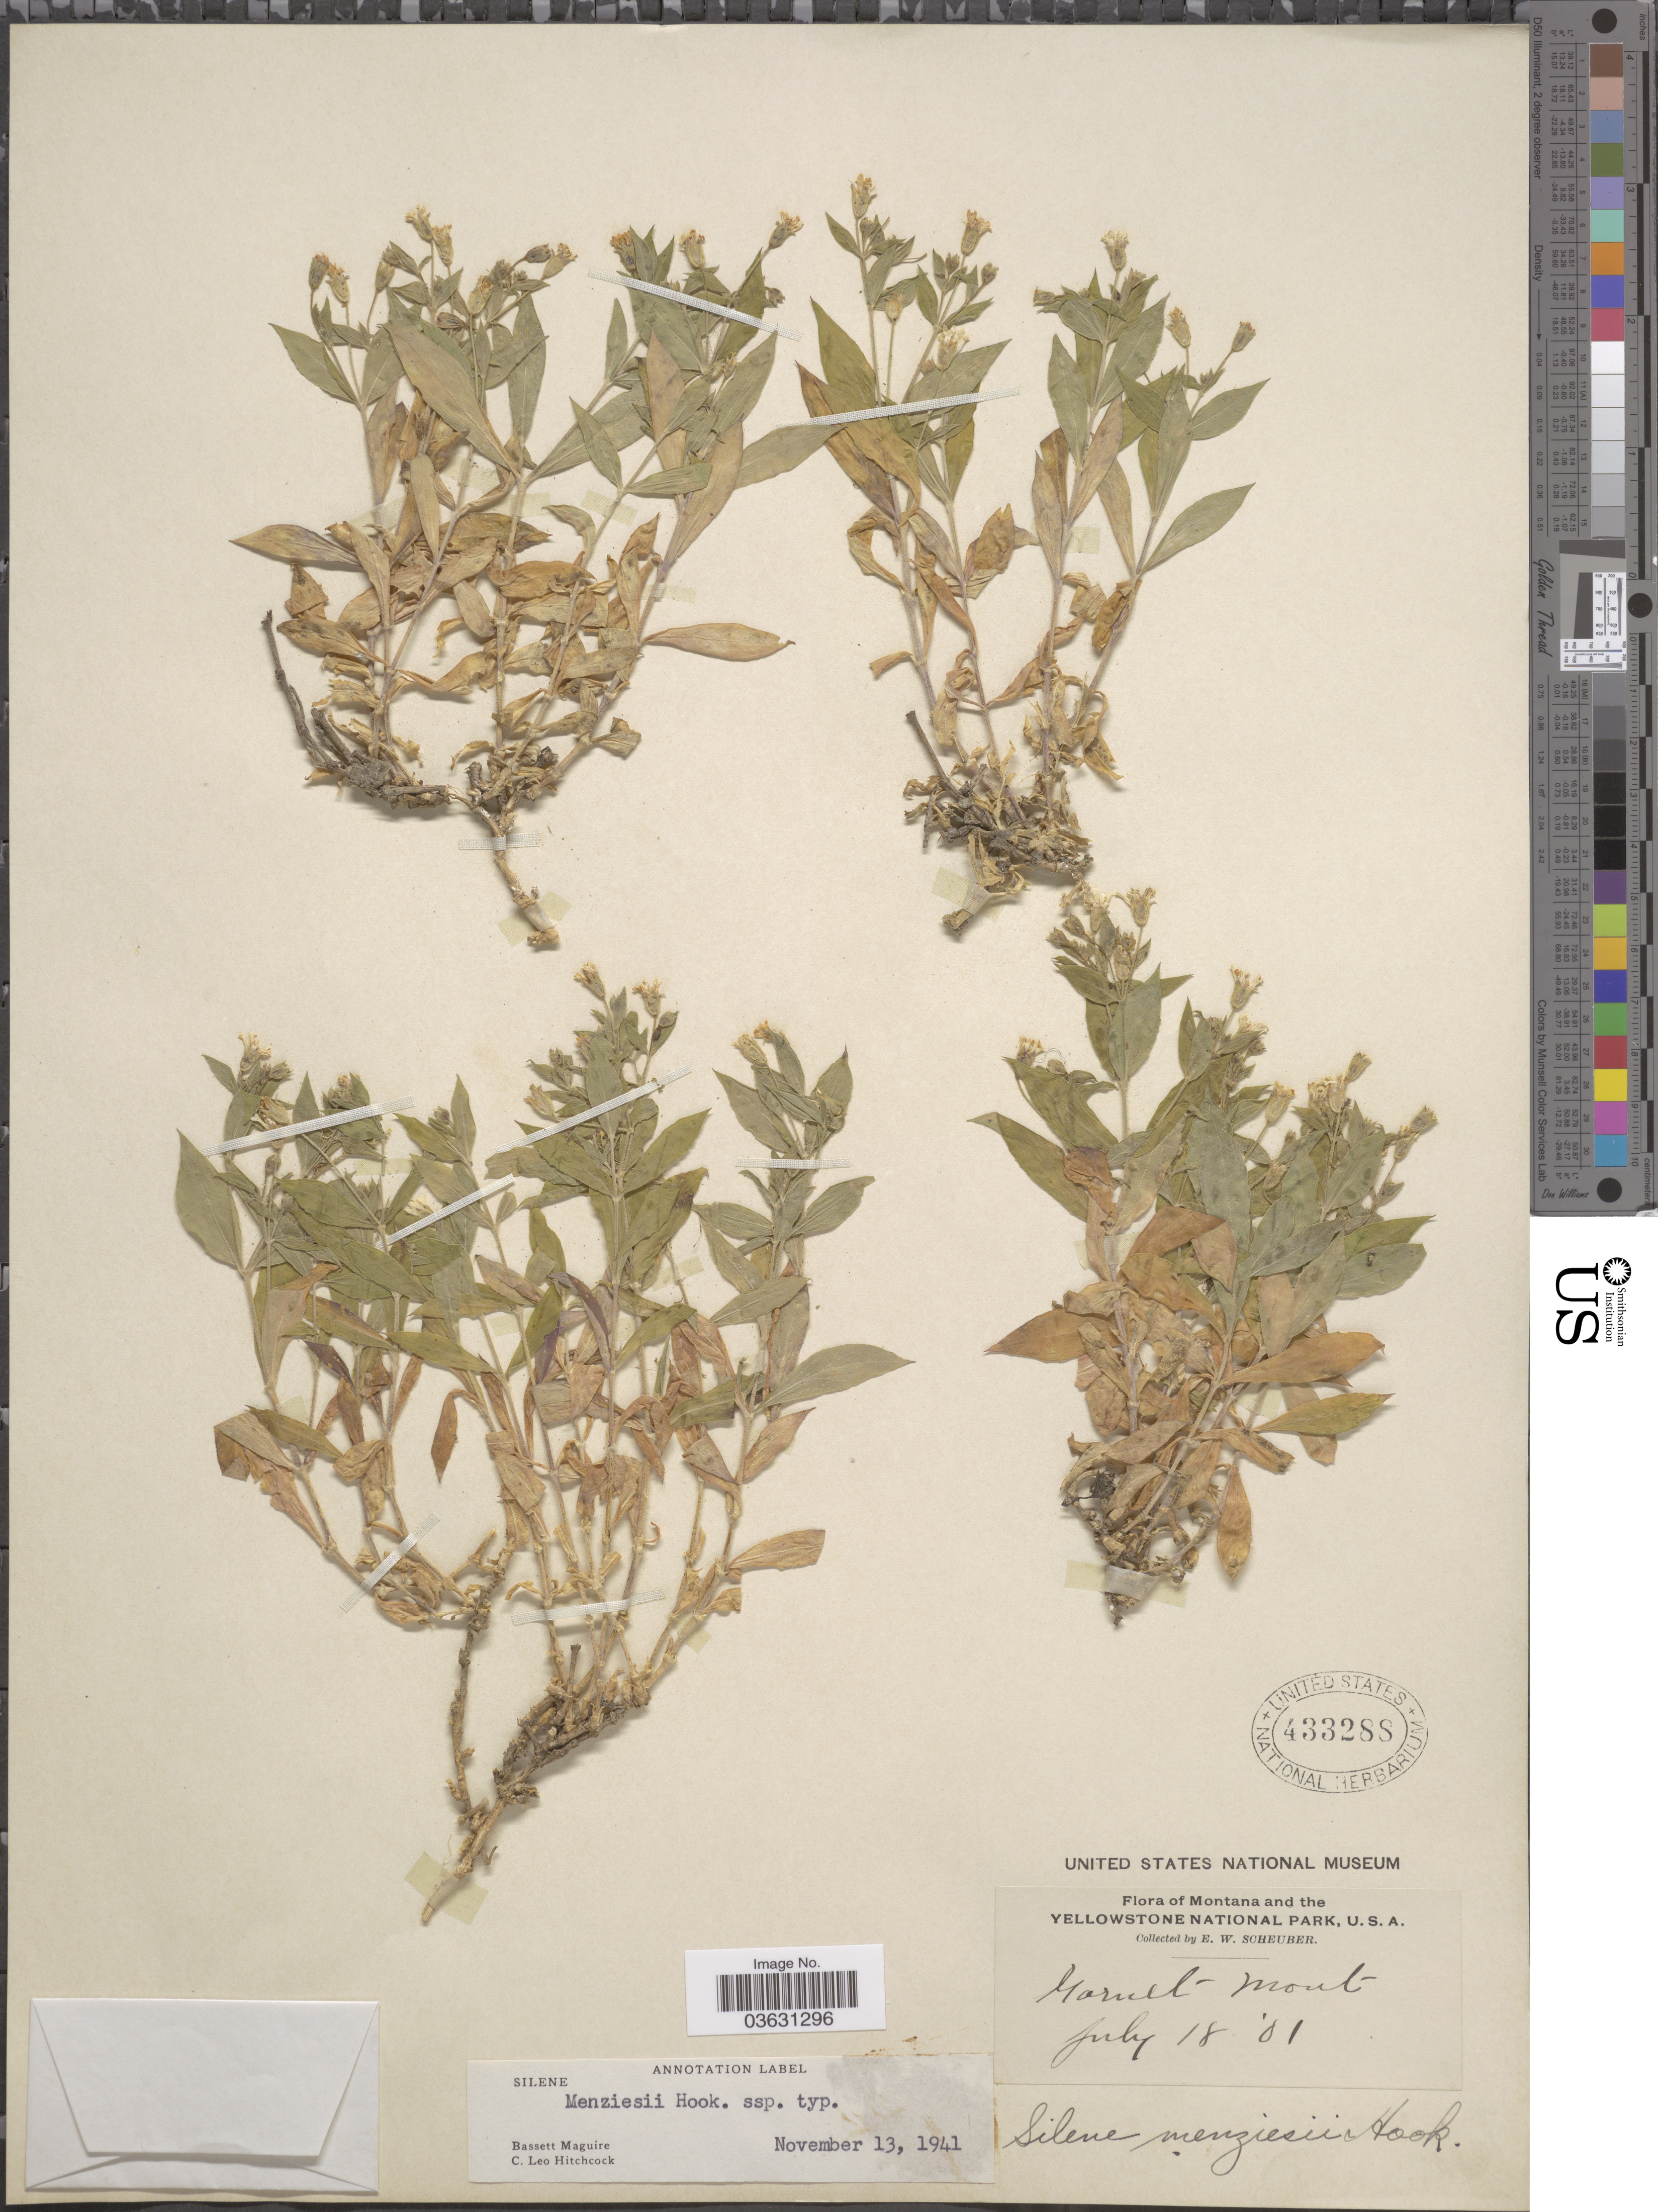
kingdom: Plantae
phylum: Tracheophyta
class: Magnoliopsida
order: Caryophyllales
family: Caryophyllaceae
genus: Silene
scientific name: Silene menziesii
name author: Hook.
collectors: E. Scheuber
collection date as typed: Transcribed d/m/y: 18/7/1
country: United States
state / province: Montana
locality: The Yellowstone National Park. Garnet Mont.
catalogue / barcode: US 433288